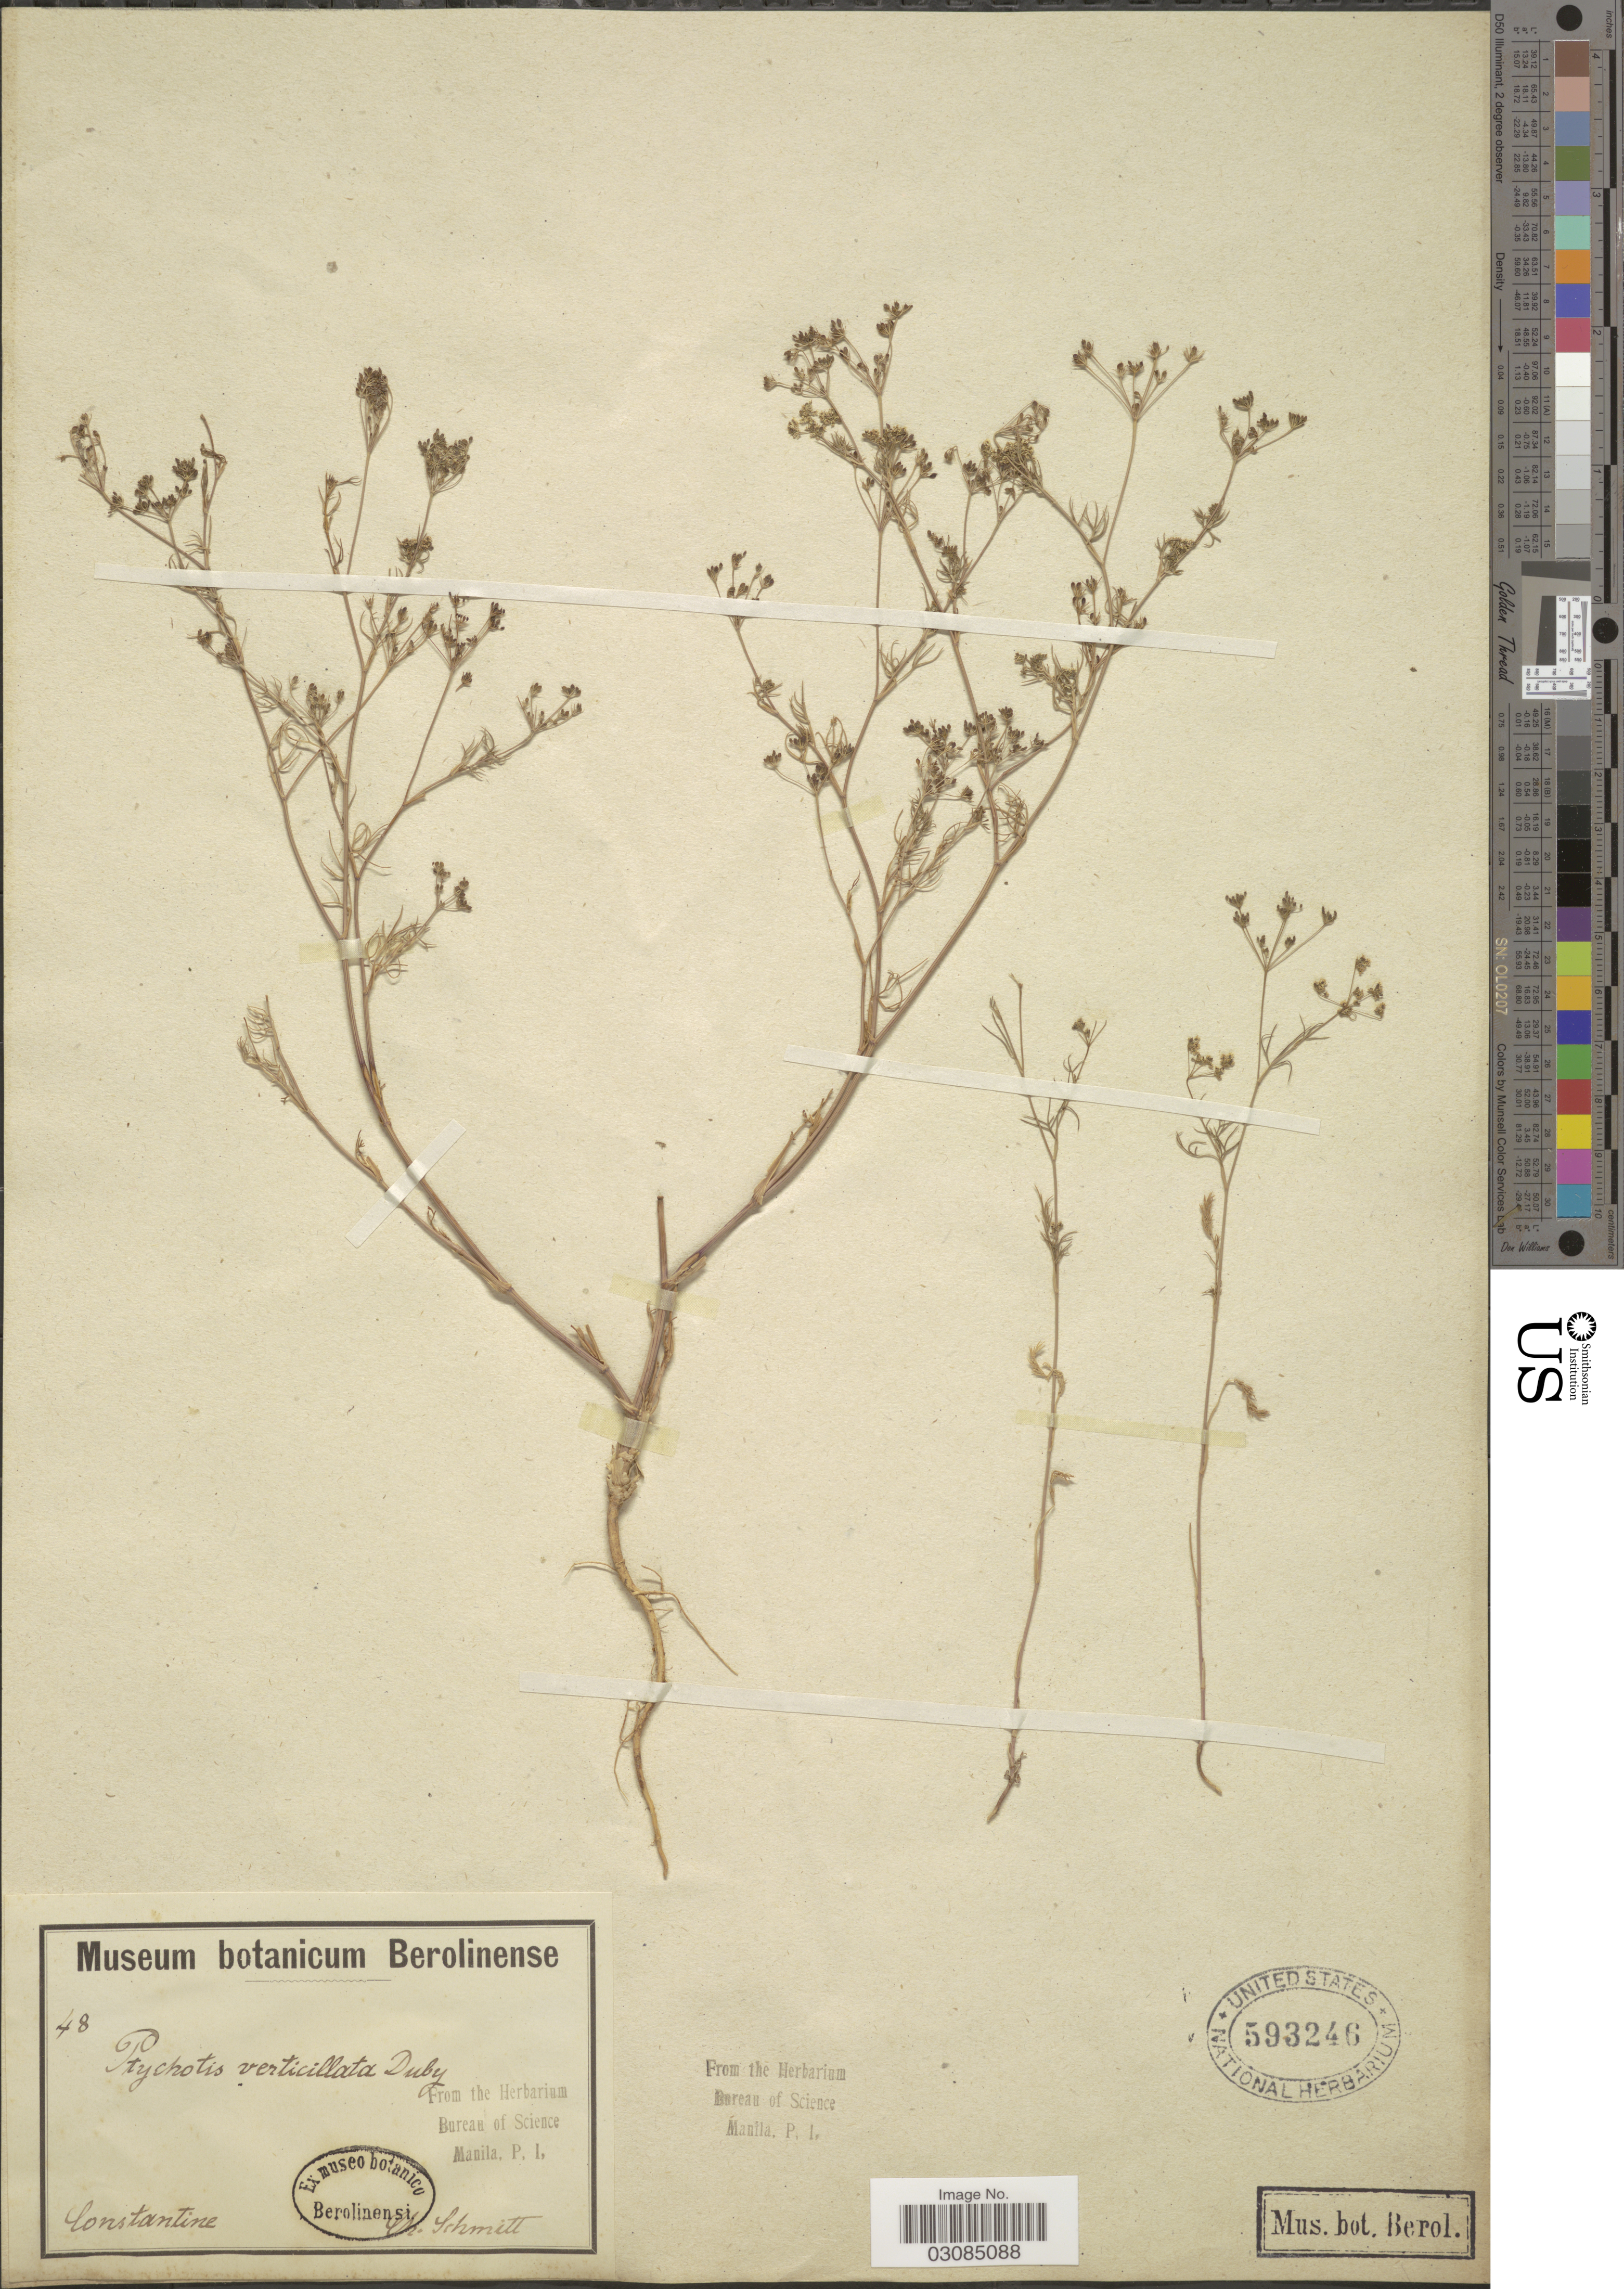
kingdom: Plantae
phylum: Tracheophyta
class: Magnoliopsida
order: Apiales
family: Apiaceae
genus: Ptychotis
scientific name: Ptychotis verticillata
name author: Duby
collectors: C. Schmitt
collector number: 48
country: Algeria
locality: Constantine.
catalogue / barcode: US 593246